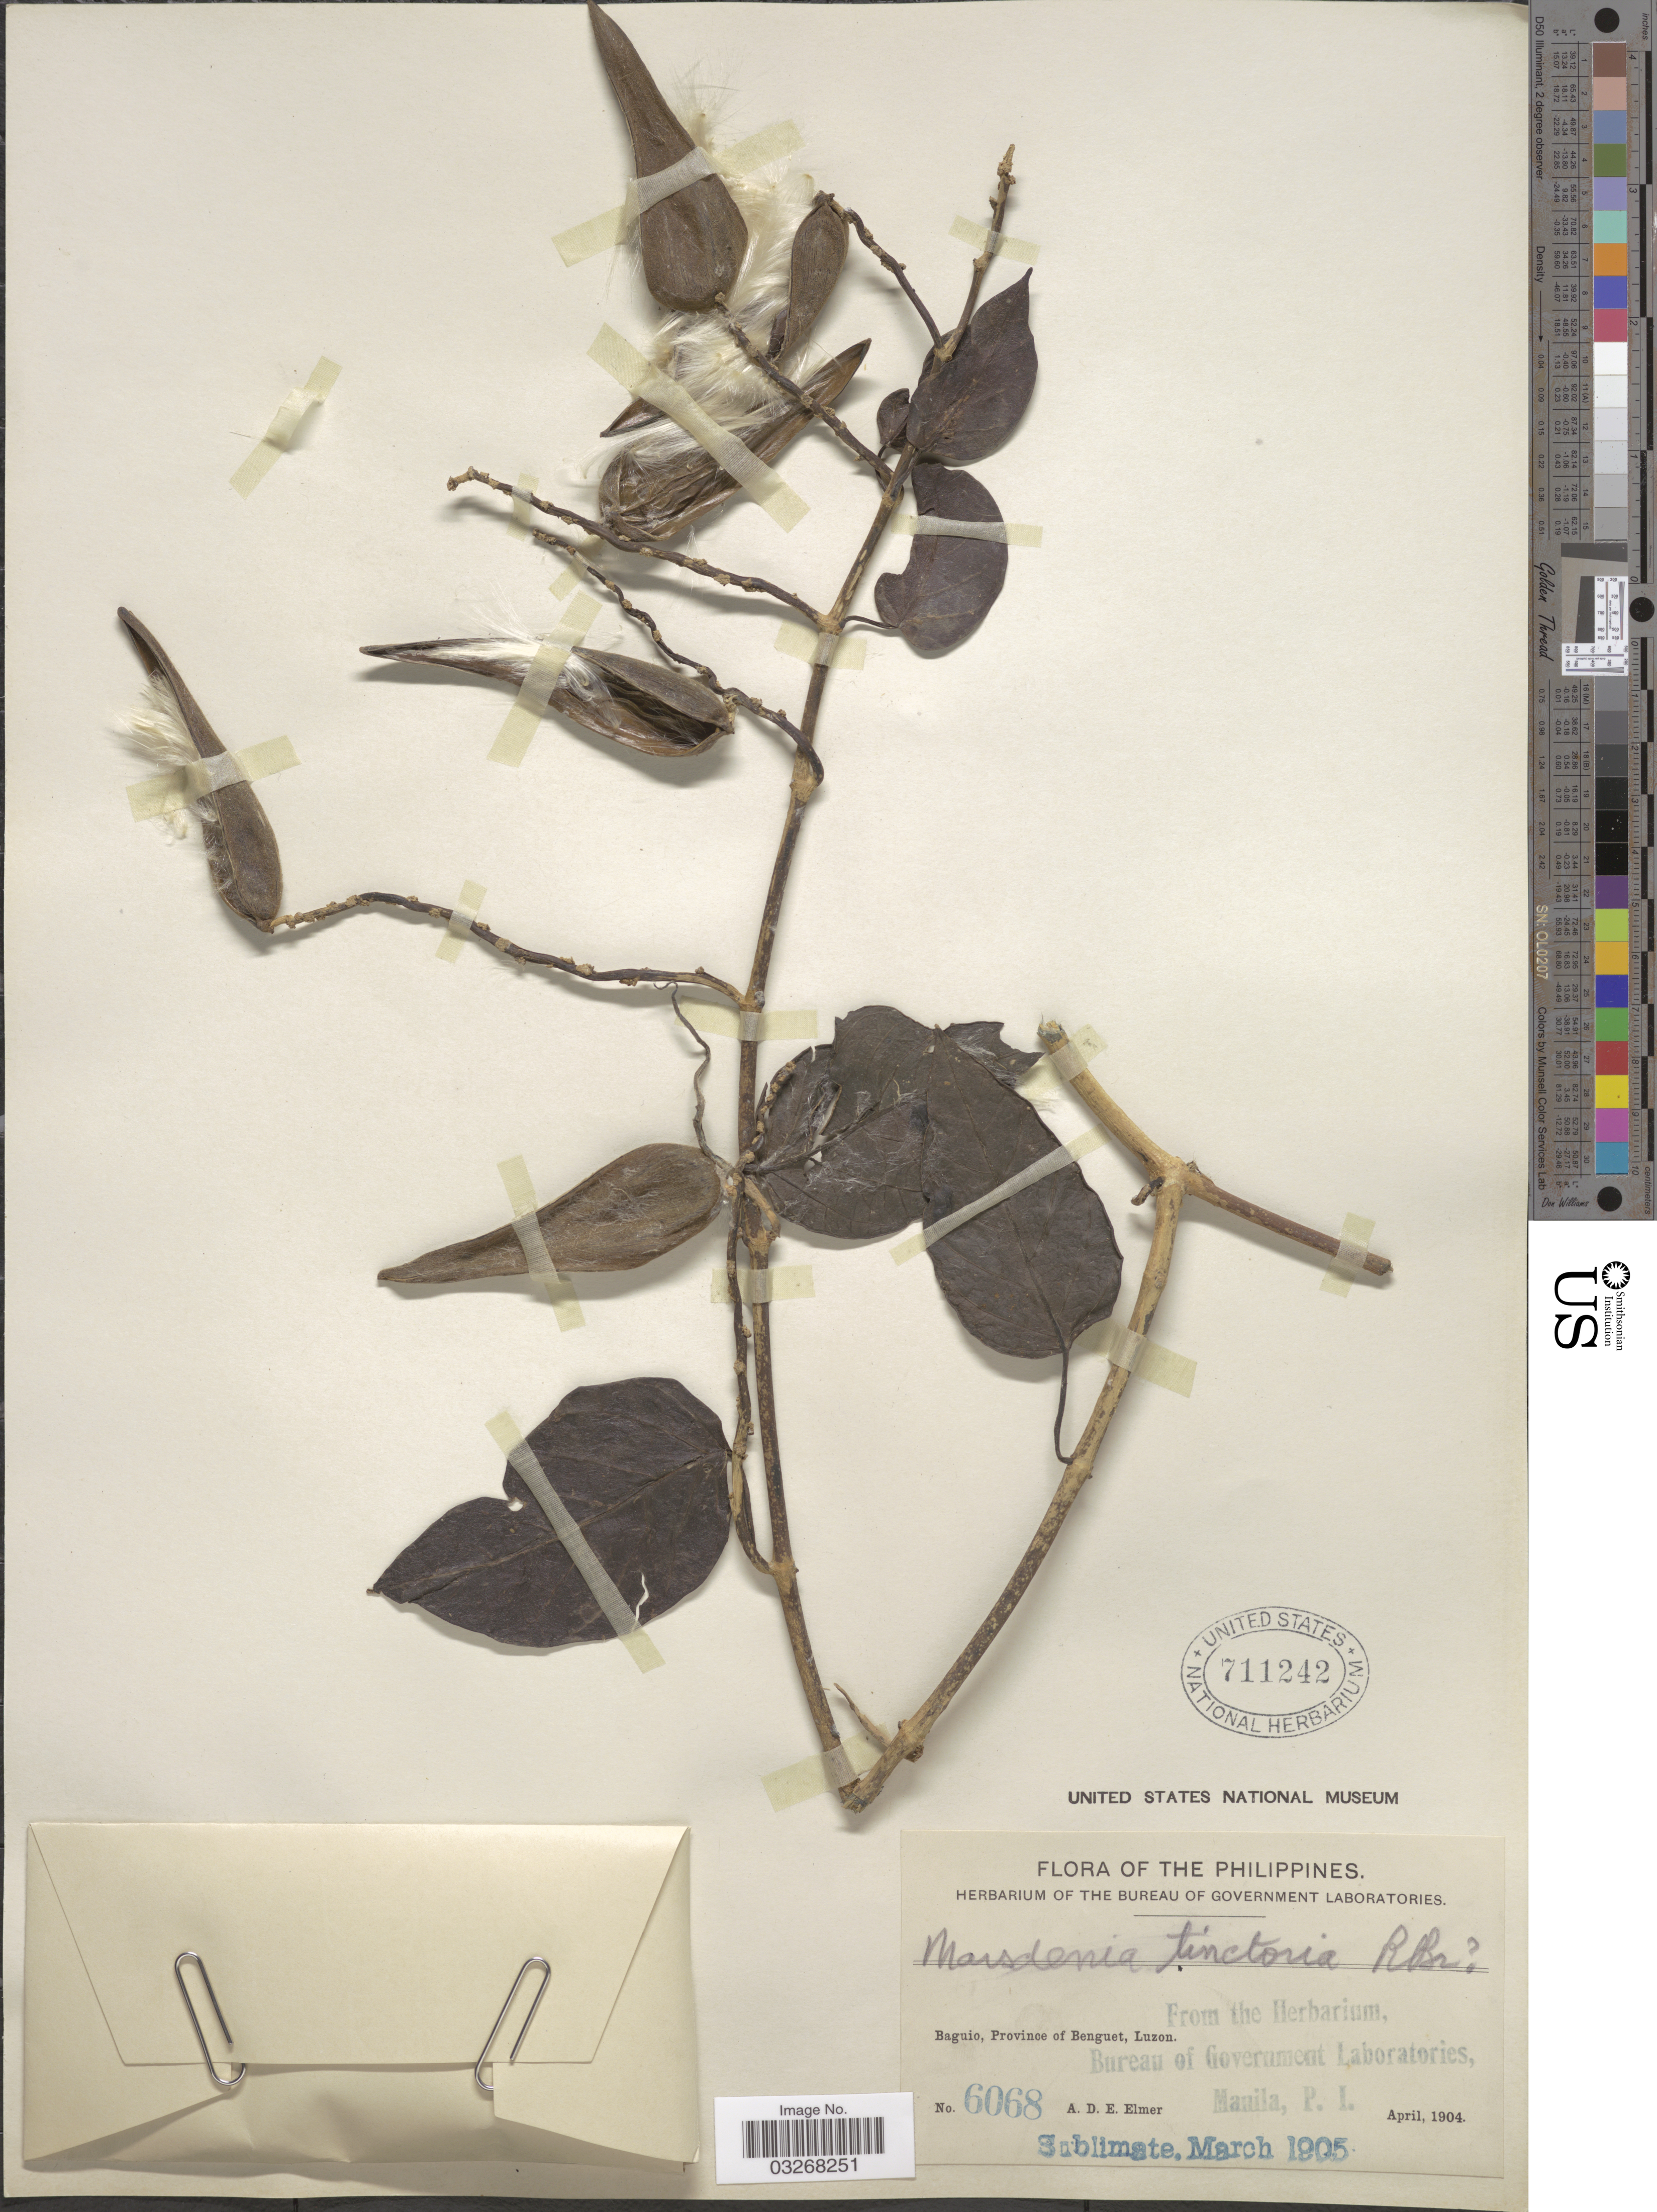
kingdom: Plantae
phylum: Tracheophyta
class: Magnoliopsida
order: Gentianales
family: Apocynaceae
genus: Marsdenia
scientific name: Marsdenia tinctoria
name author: (Roxb.) R. Br.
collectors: A. D. E. Elmer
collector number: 6068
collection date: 1904-04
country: Philippines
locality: Baguio, Province of Benguet, Luzon.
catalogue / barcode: US 711242